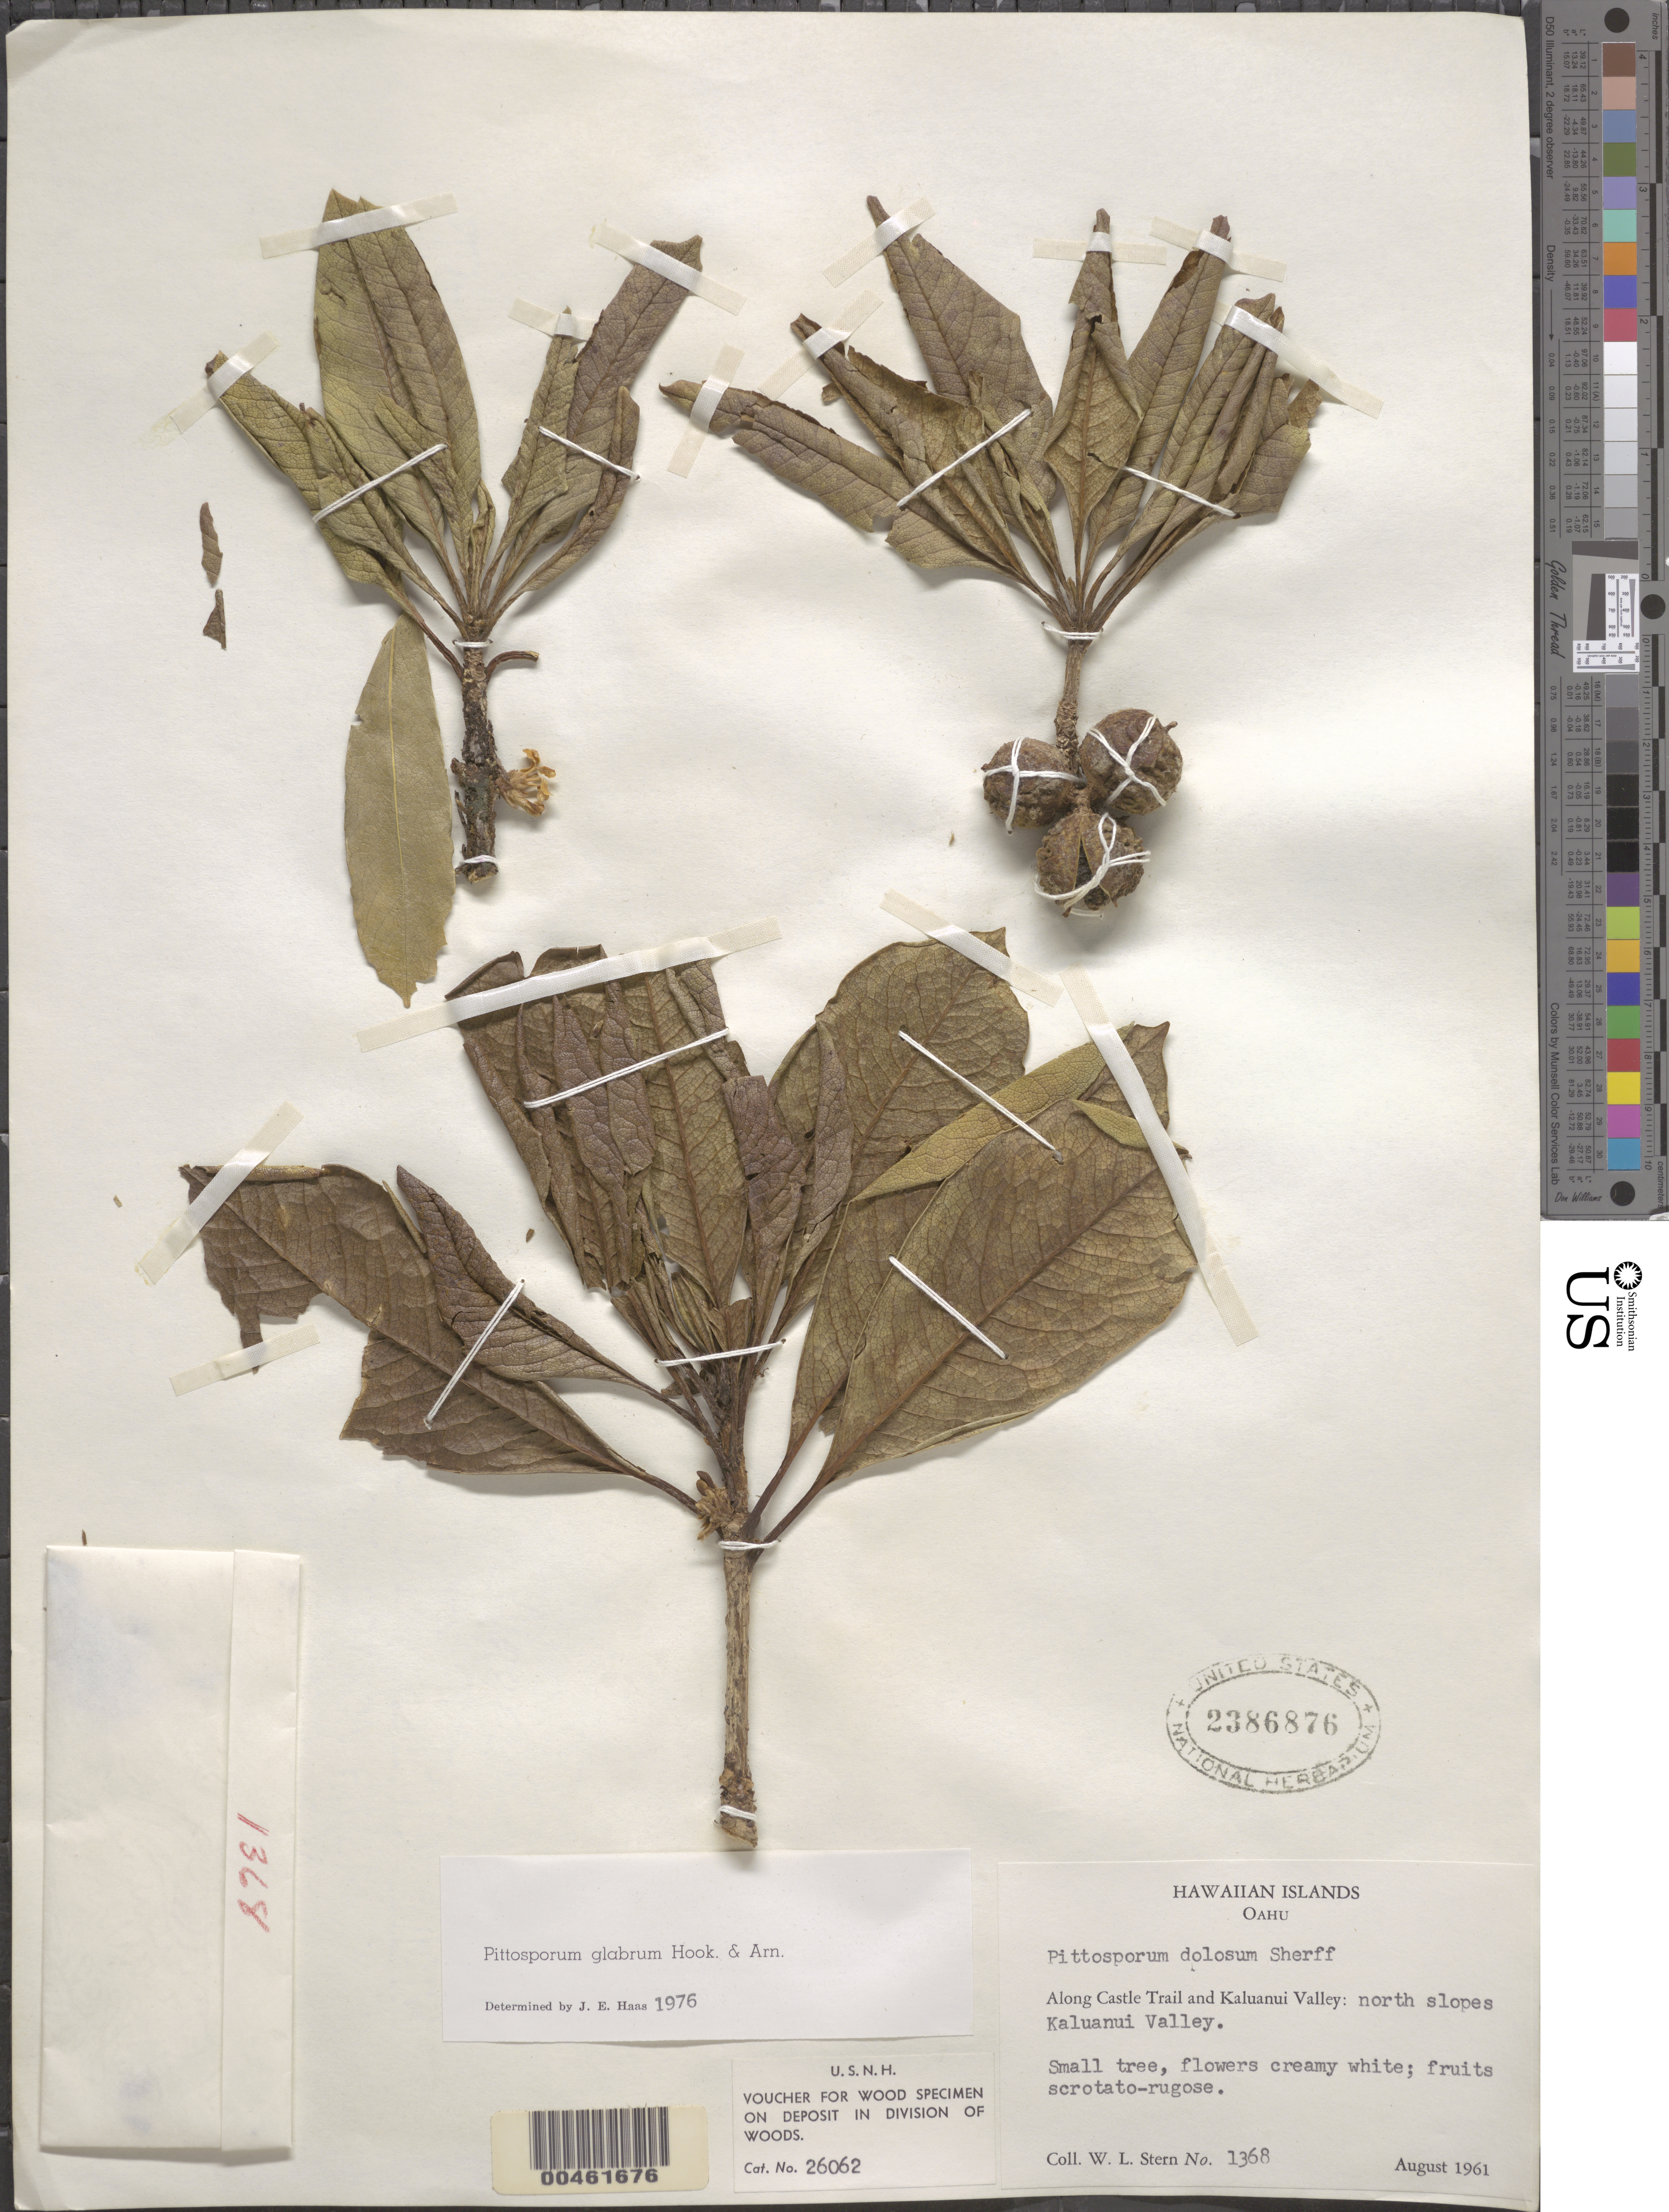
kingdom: Plantae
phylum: Tracheophyta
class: Magnoliopsida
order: Apiales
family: Pittosporaceae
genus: Pittosporum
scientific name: Pittosporum glabrum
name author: Hook. & Arn.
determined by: Haas, J. E.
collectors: W. L. Stern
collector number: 1368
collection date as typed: Aug 1961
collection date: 1961-08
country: United States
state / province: Hawaii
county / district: Honolulu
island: Oahu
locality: Along Castle Trail and Kaluanui Valley; N slopes Kaluanui Valley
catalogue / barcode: US 2386876